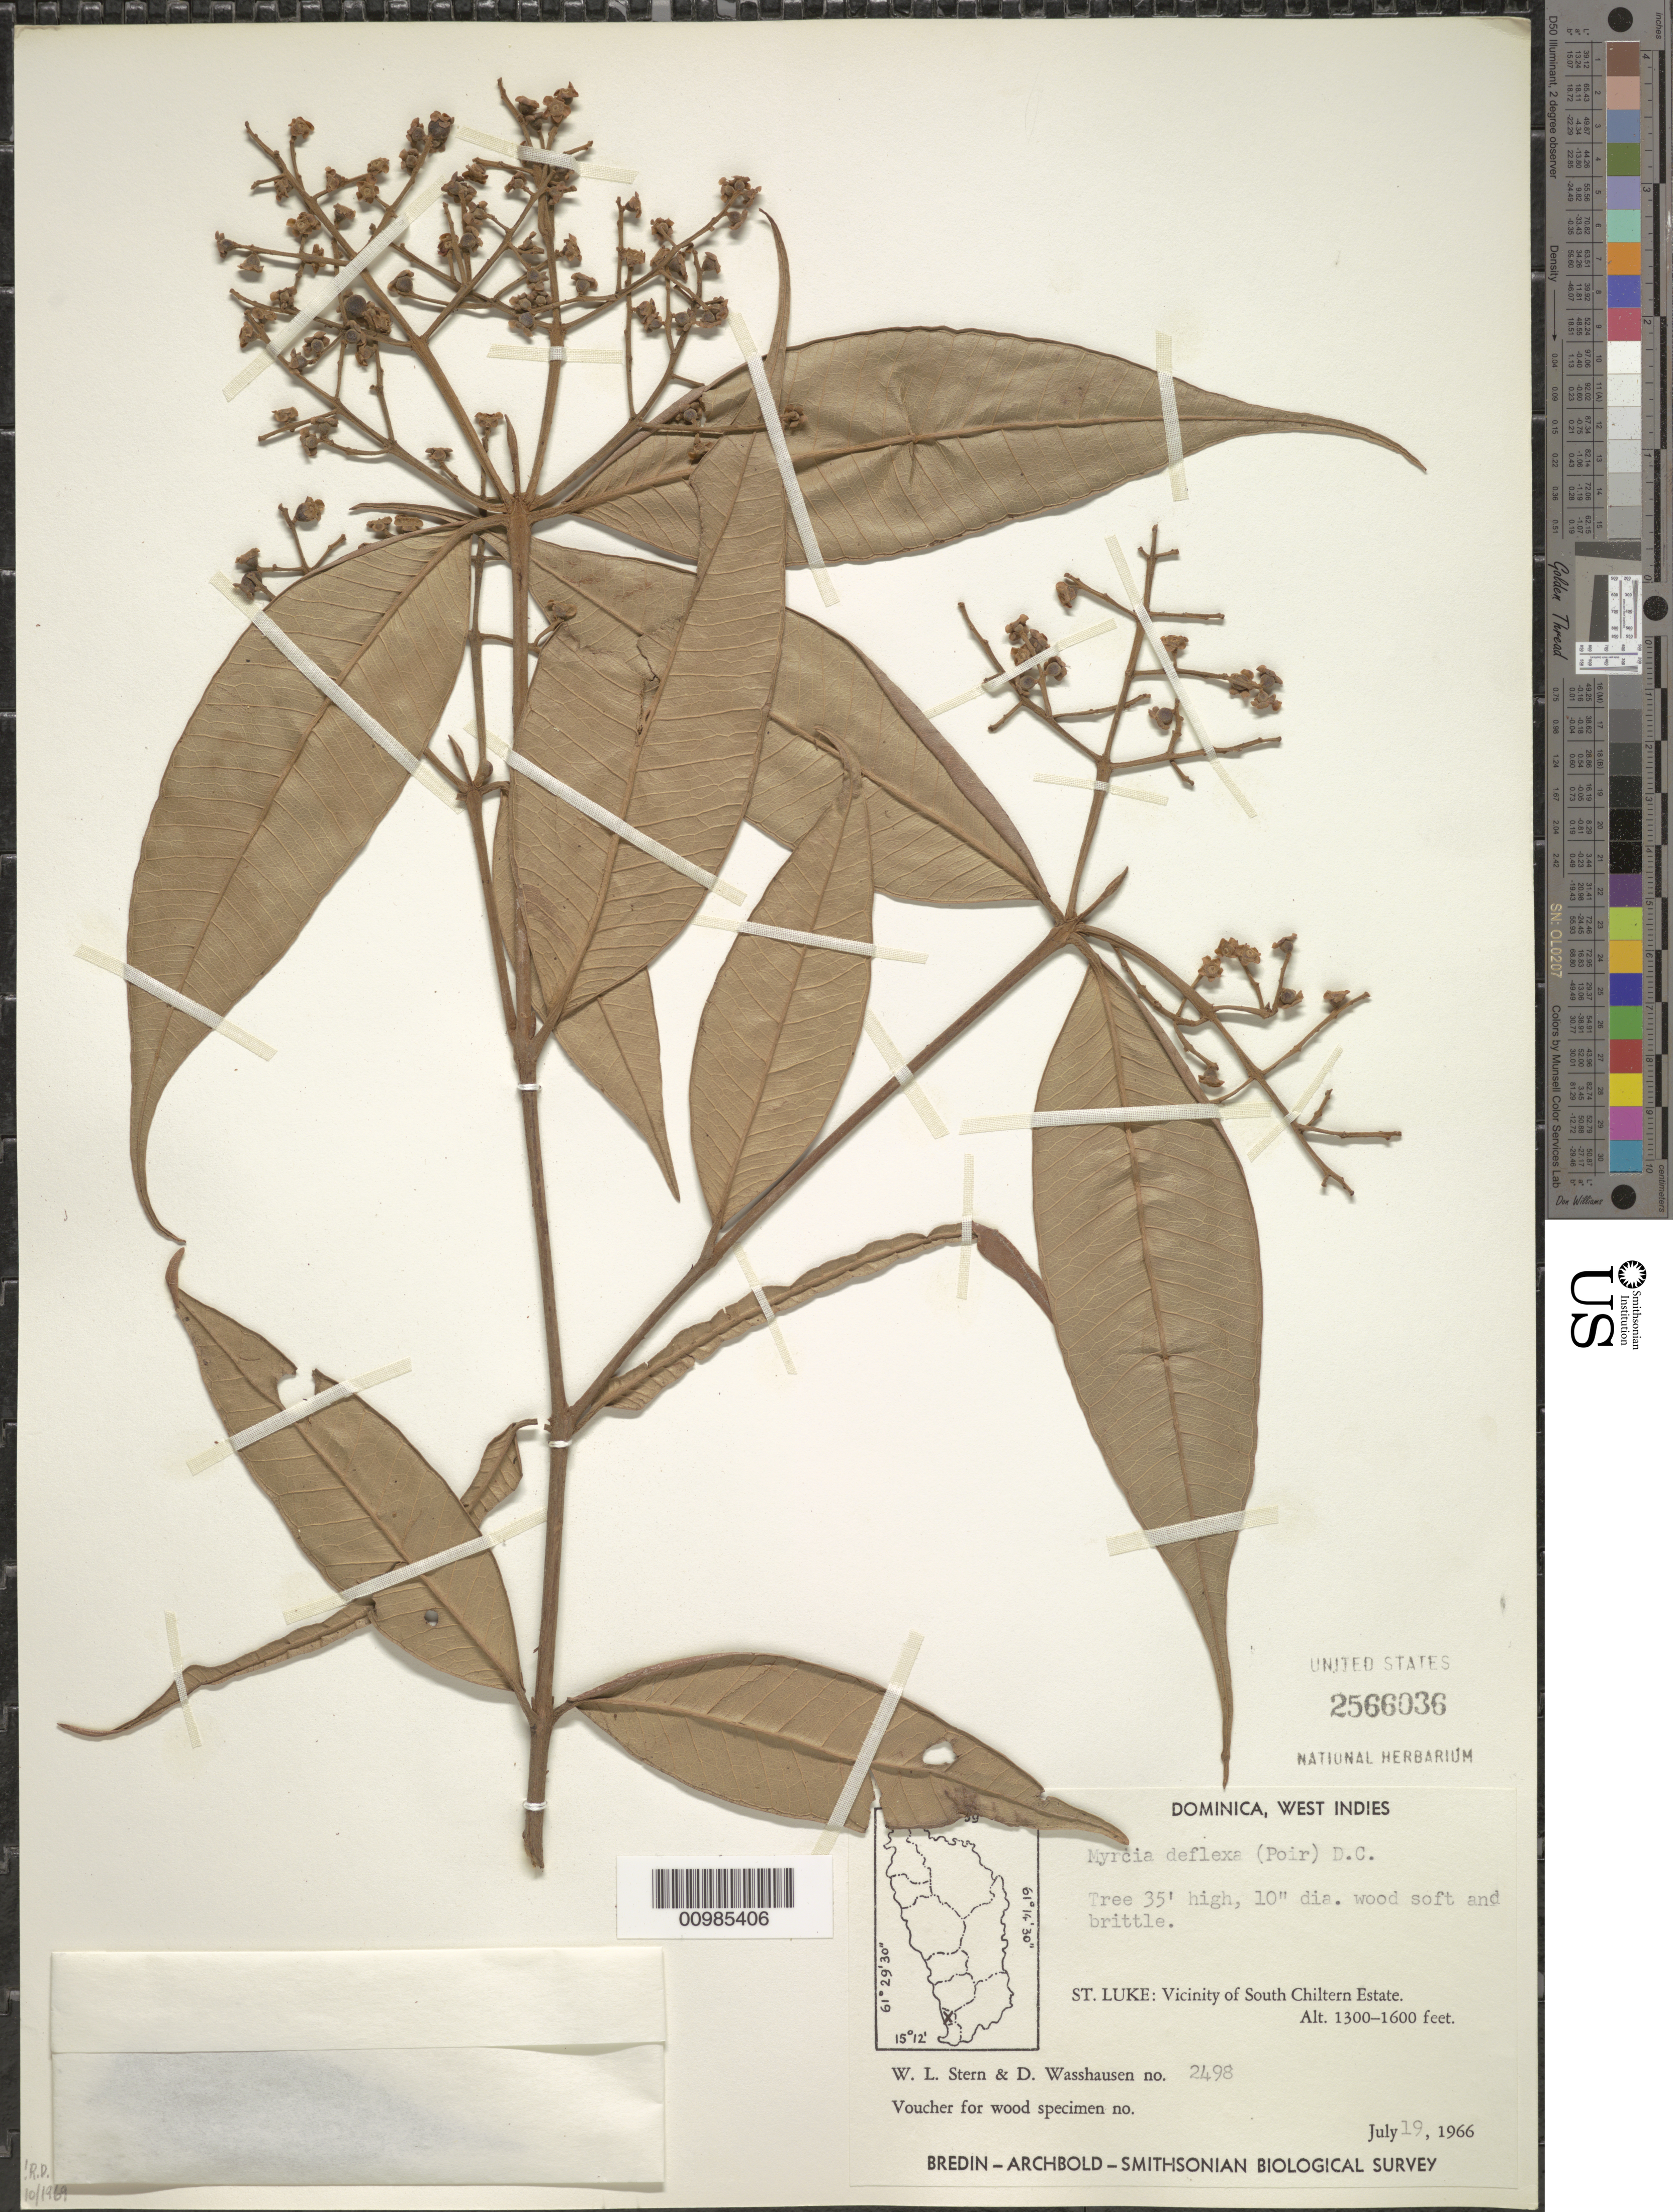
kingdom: Plantae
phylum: Tracheophyta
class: Magnoliopsida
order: Myrtales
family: Myrtaceae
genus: Myrcia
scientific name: Myrcia deflexa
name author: (Poir.) DC.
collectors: W. L. Stern & D. C. Wasshausen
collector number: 2498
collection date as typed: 19 Jul 1966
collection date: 1966-07-19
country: Dominica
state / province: St. Luke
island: Dominica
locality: Vicinity of South Chiltern Estate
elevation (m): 396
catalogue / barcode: US 2566036